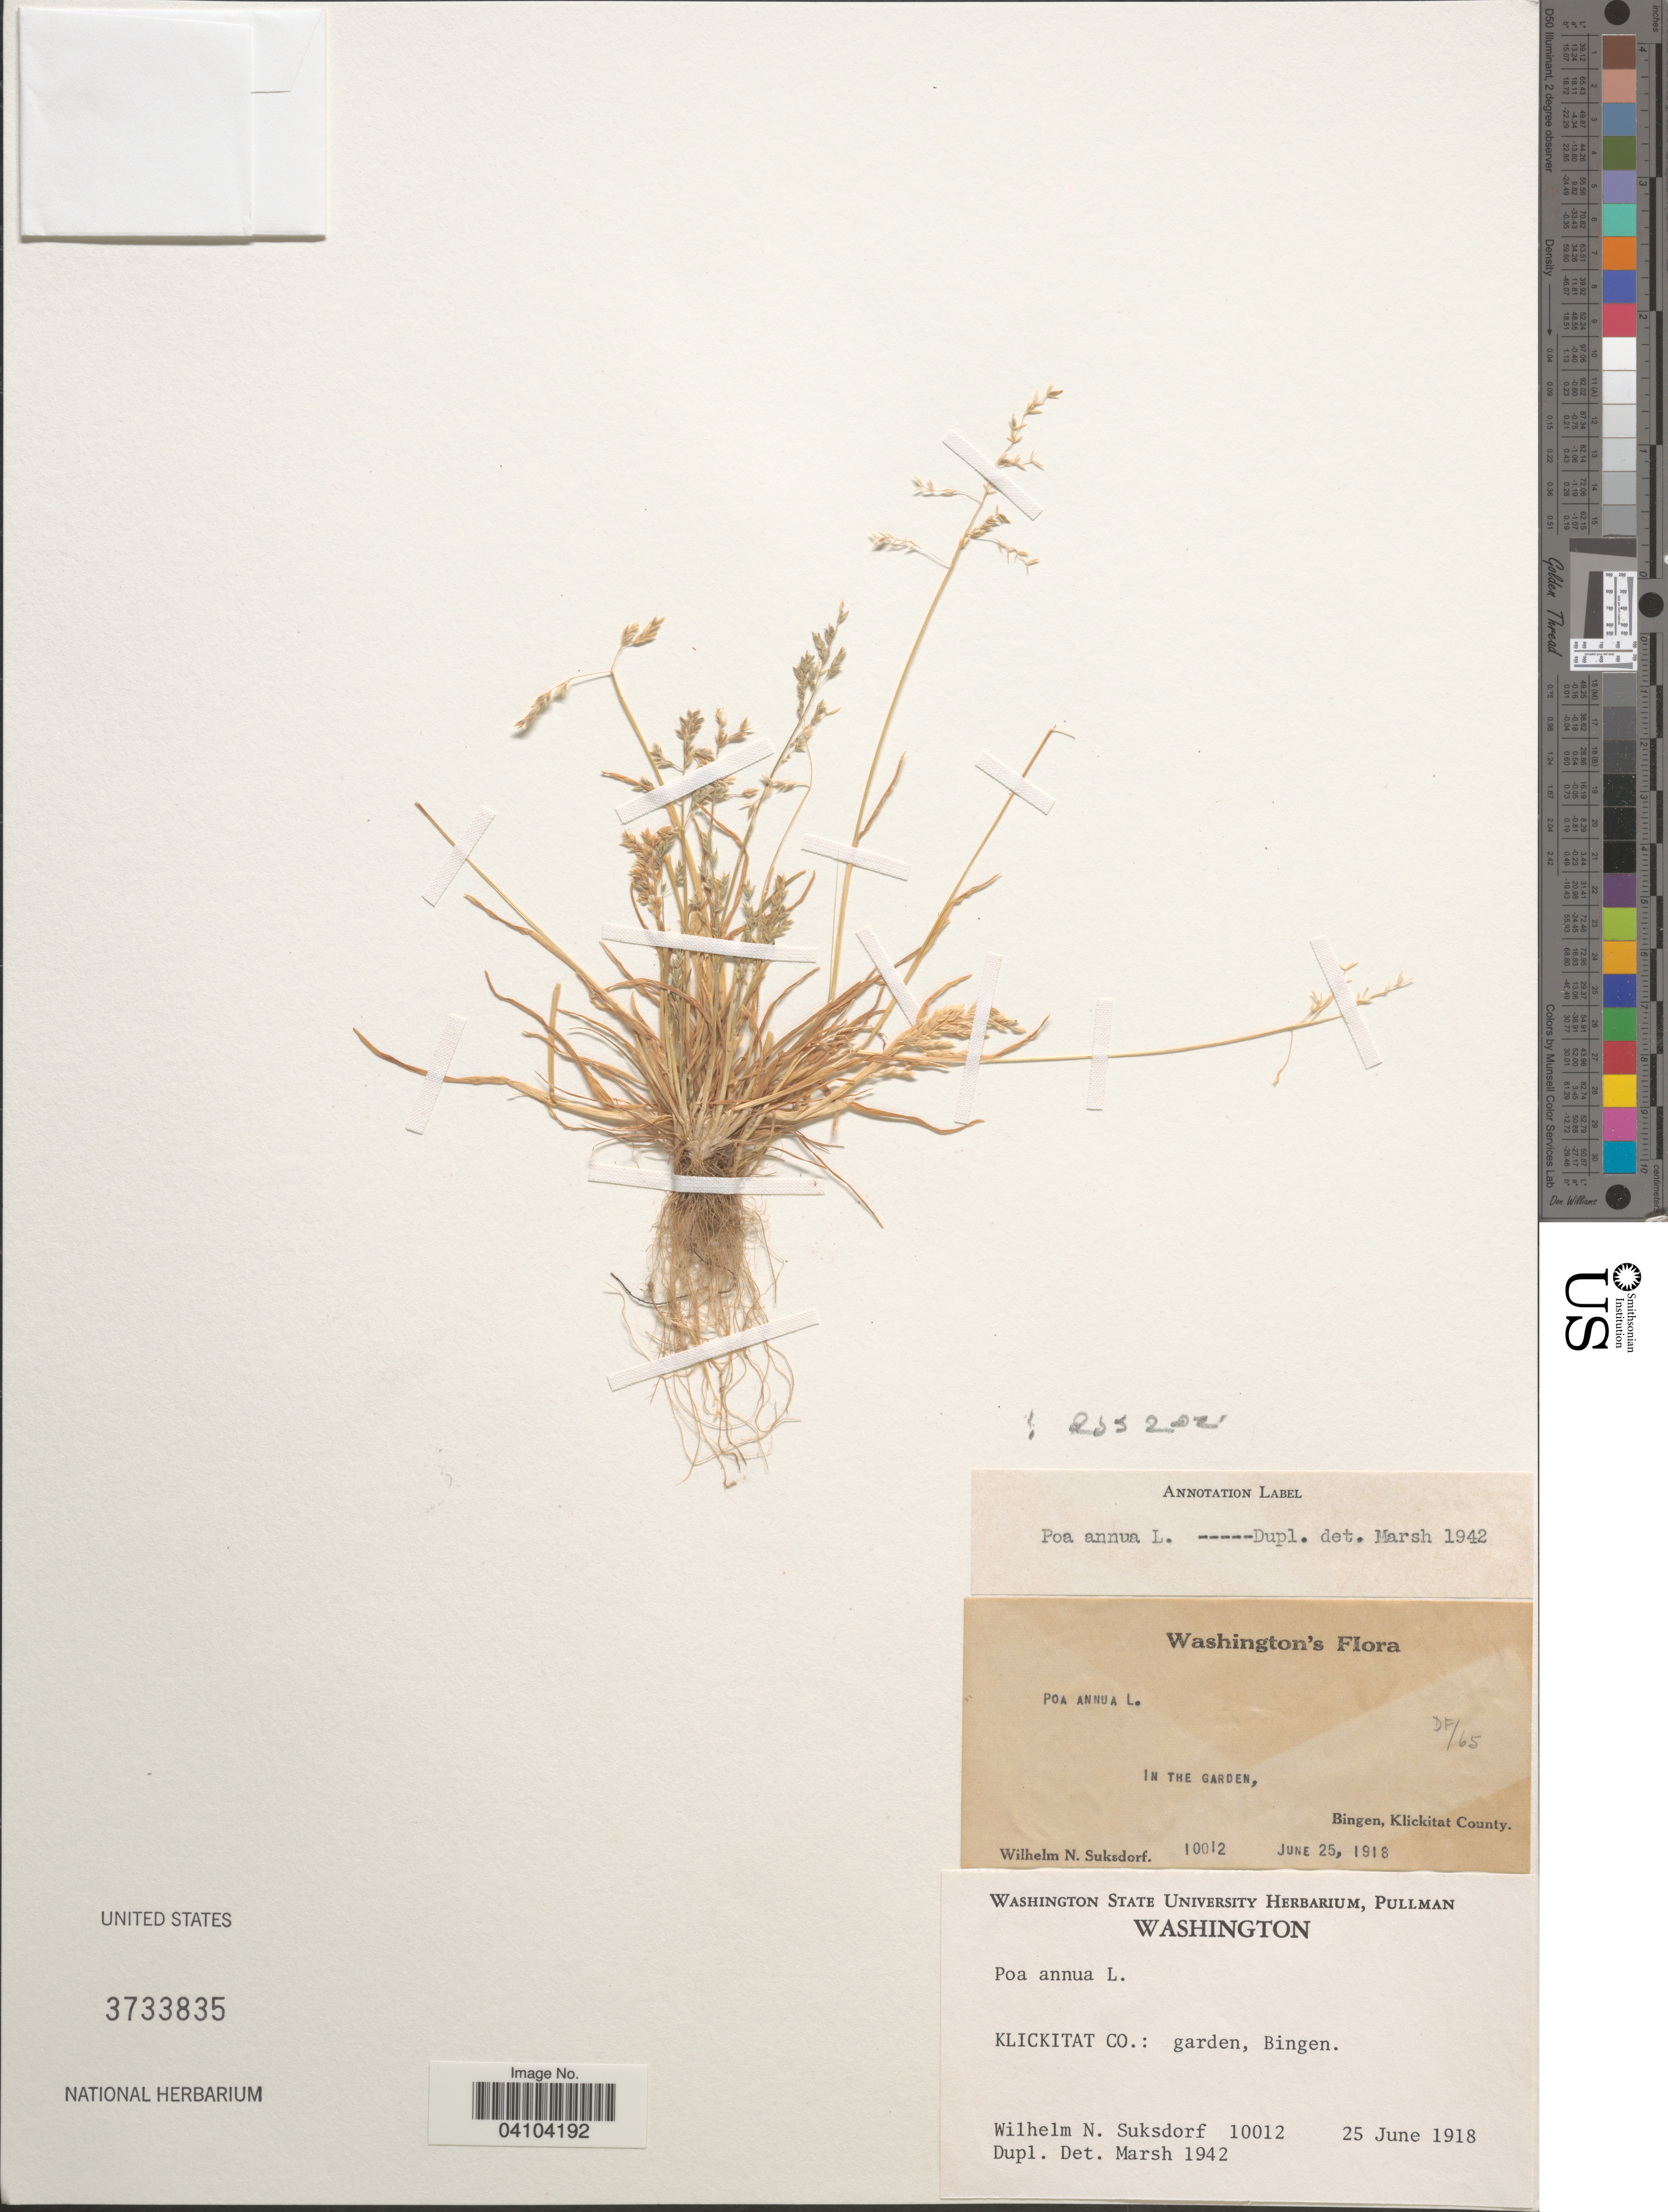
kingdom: Plantae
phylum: Tracheophyta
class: Liliopsida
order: Poales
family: Poaceae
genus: Poa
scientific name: Poa annua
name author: L.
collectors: W. N. Suksdorf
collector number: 10012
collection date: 1918-06-25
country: United States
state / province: Washington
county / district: Klickitat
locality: Klickitat Co.: garden, Bingen.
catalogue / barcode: US 3733835